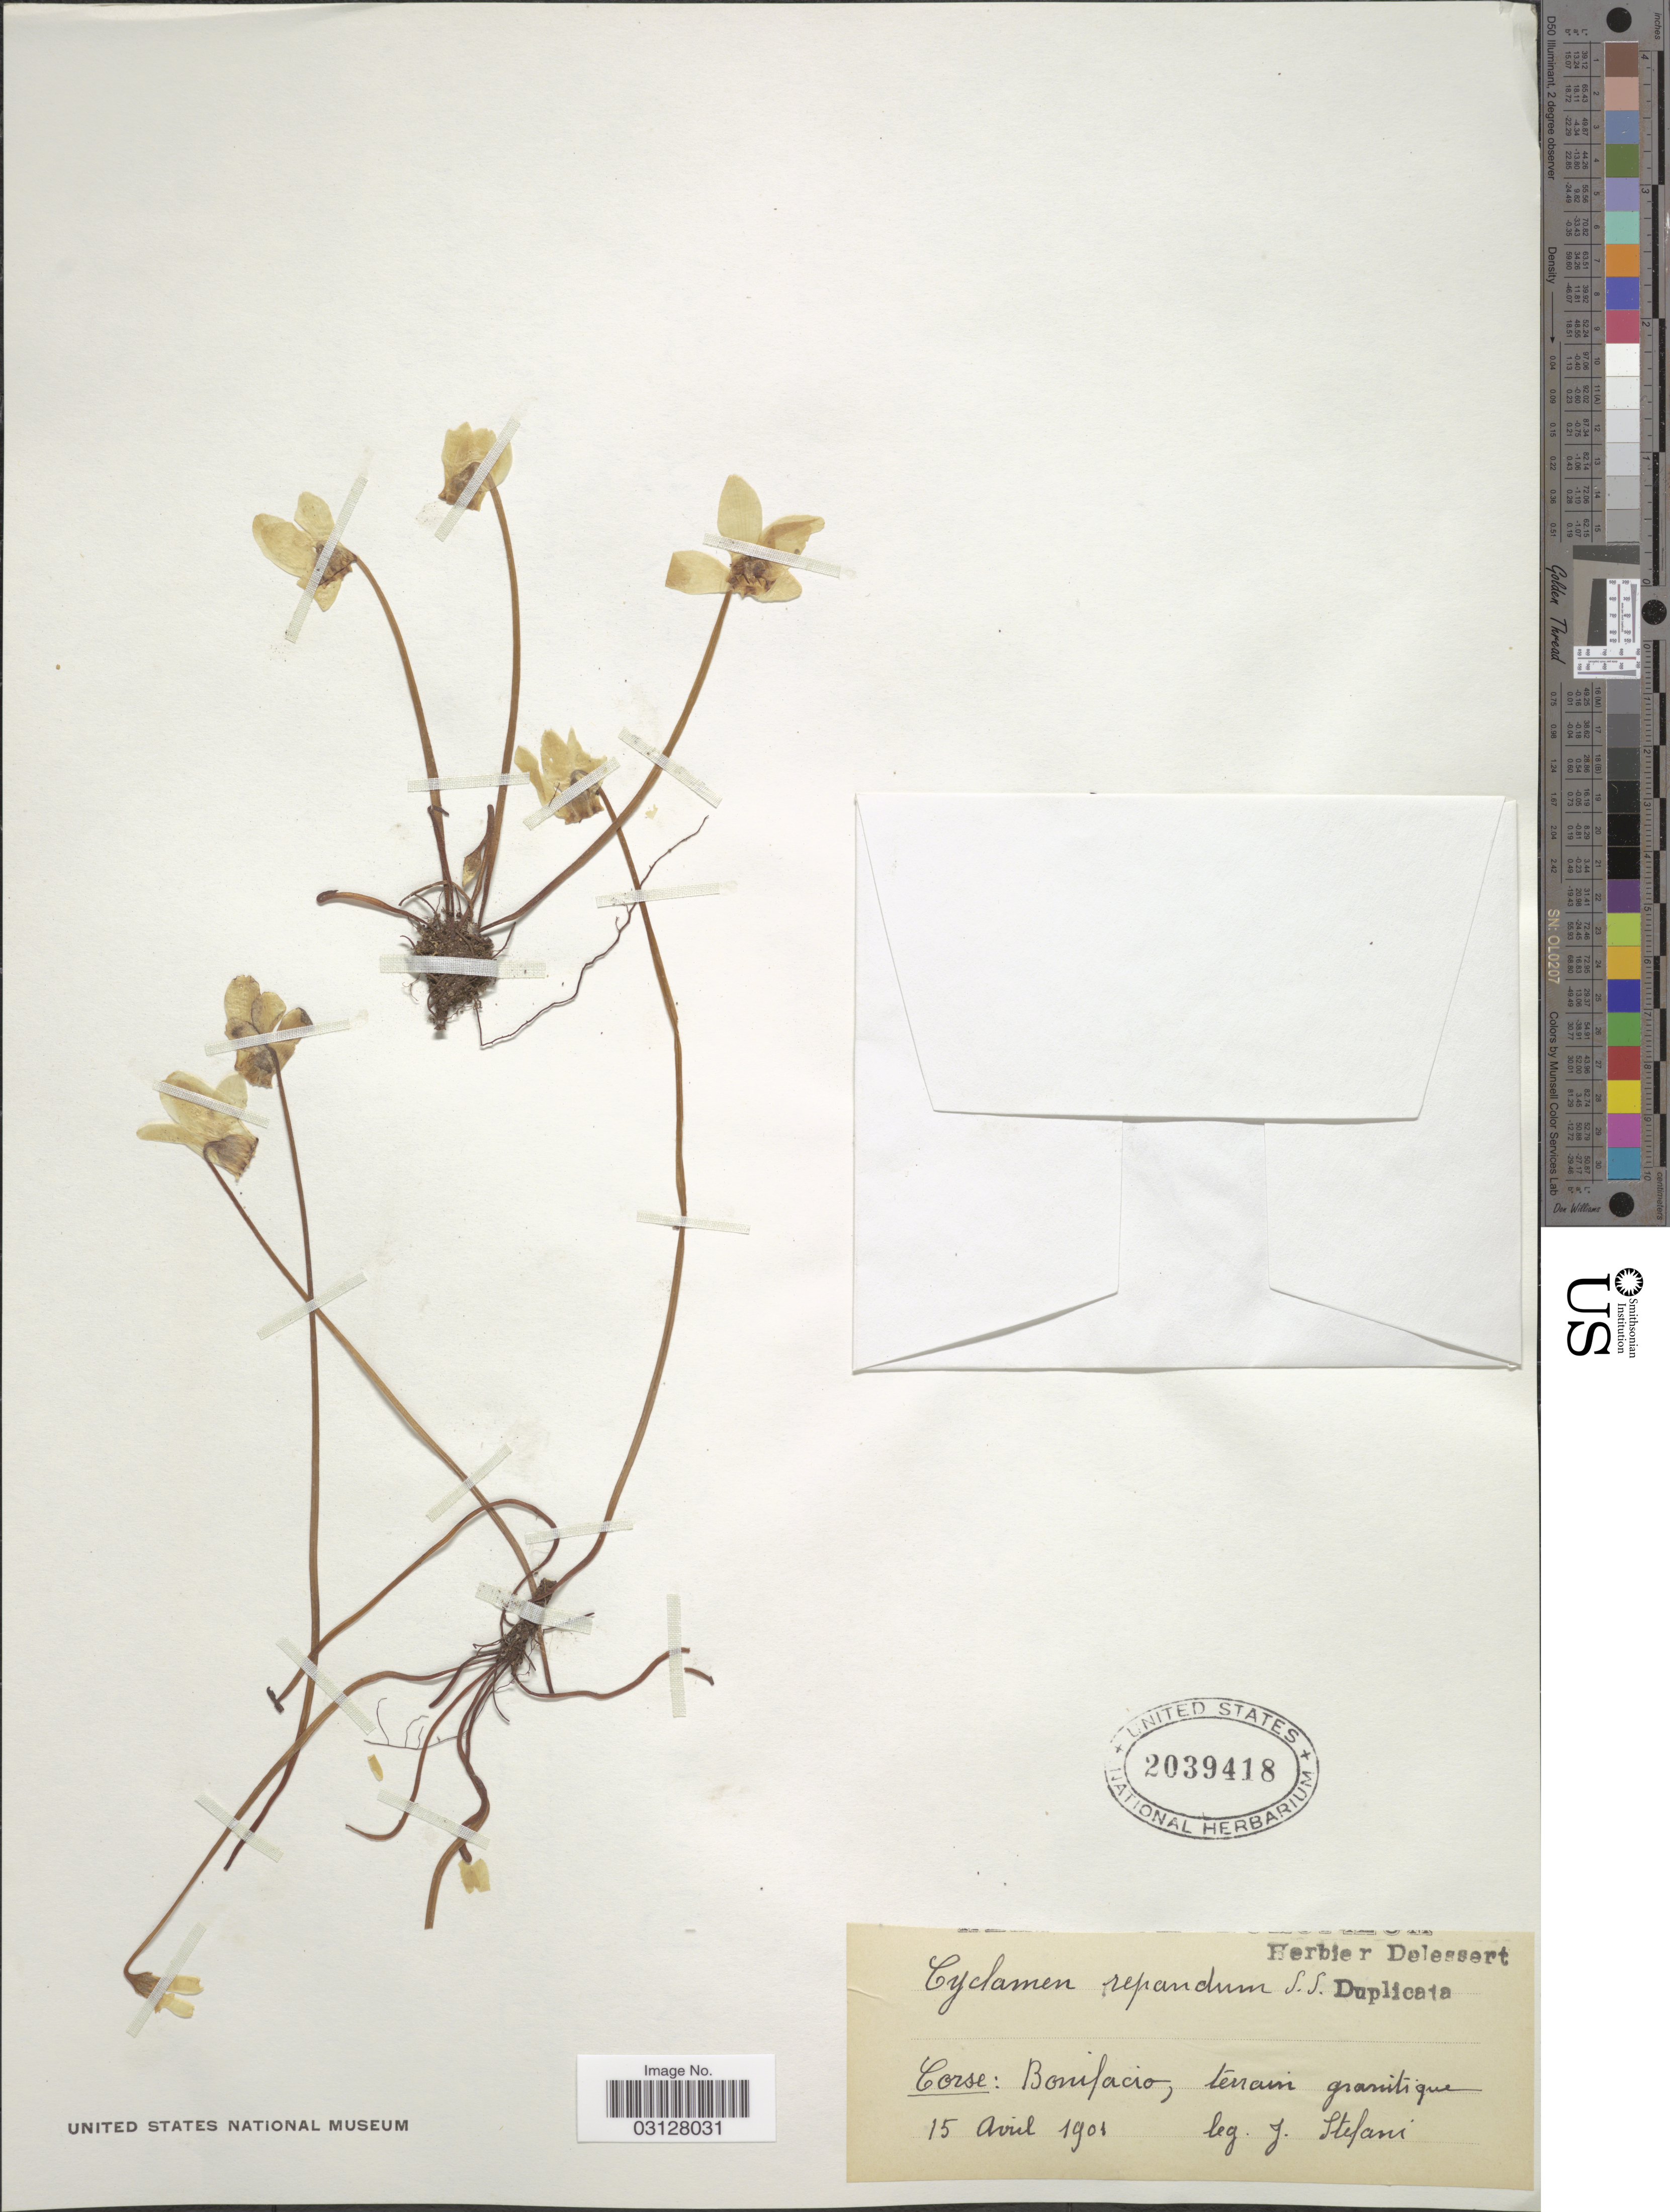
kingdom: Plantae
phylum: Tracheophyta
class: Magnoliopsida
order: Ericales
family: Primulaceae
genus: Cyclamen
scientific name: Cyclamen repandum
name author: Sm.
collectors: Stefani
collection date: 1901-04-15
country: France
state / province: Corsica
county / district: Corse-du-Sud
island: Corse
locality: Corse: Bonifacio, terrain granitique.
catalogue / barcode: US 2039418